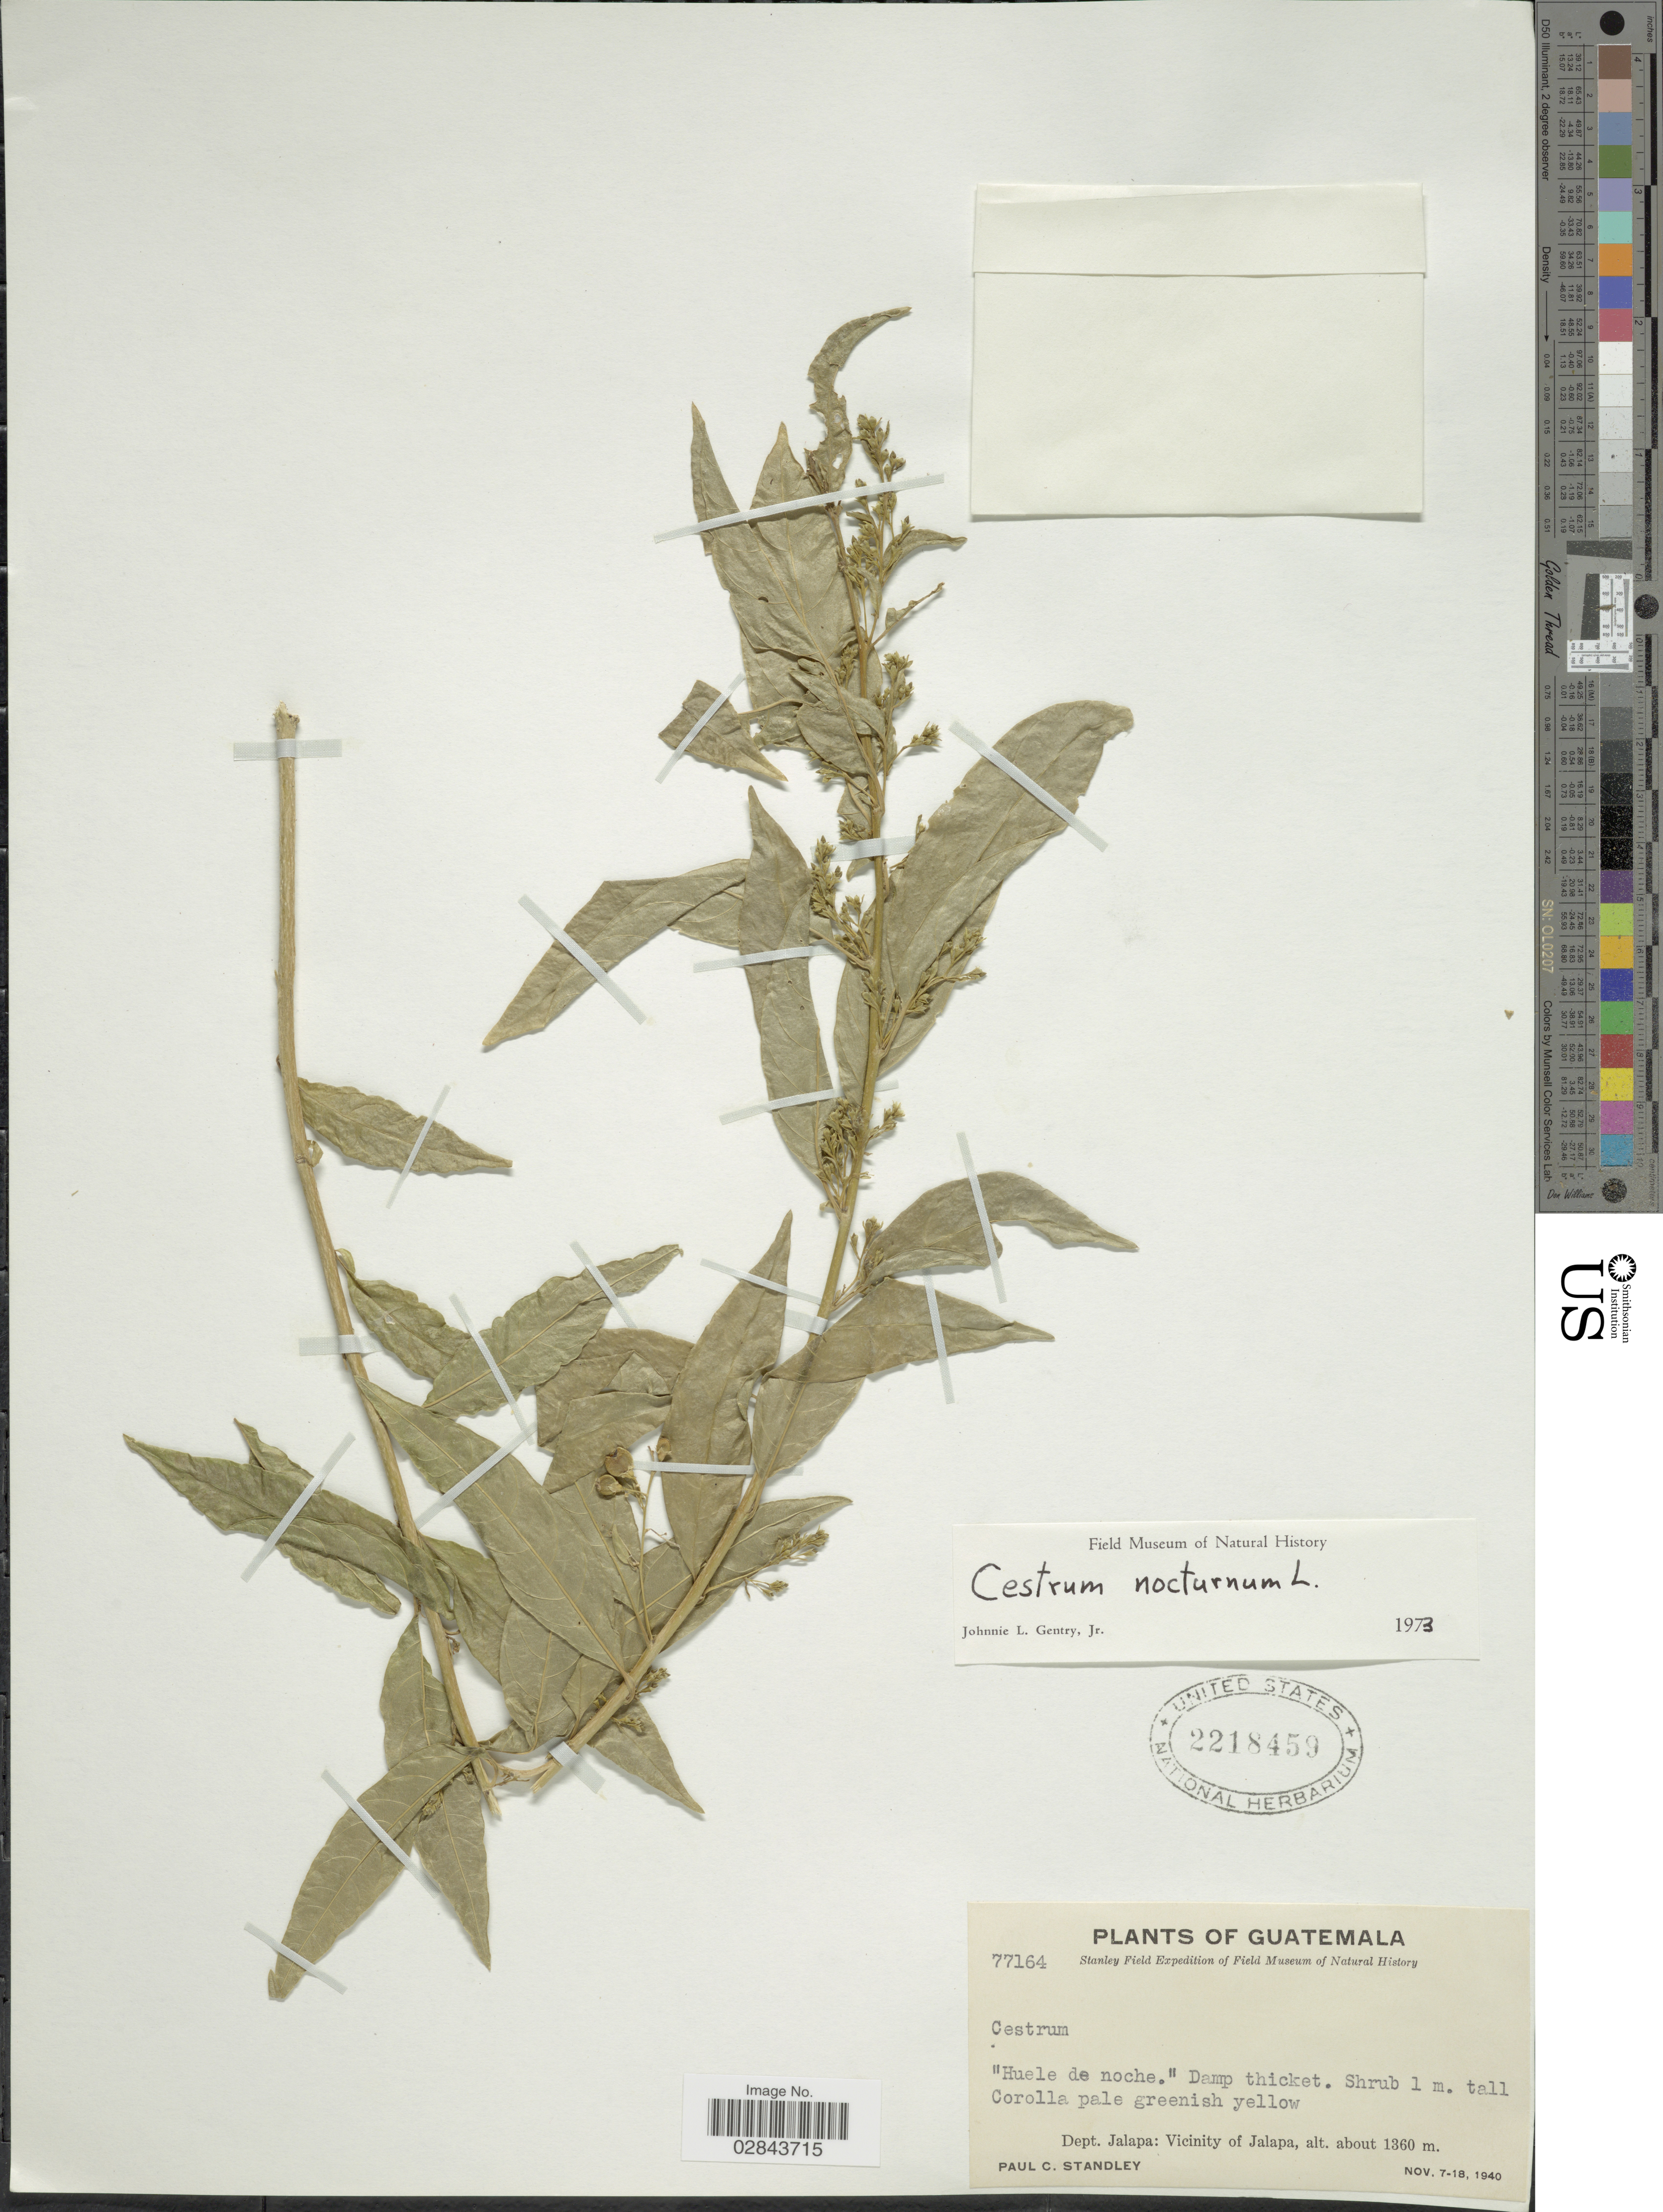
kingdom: Plantae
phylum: Tracheophyta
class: Magnoliopsida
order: Solanales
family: Solanaceae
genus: Cestrum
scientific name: Cestrum nocturnum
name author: L.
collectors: P. C. Standley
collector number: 77164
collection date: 1940-11-07/1940-11-18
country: Guatemala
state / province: Jalapa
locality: Dept. Jalapa: Vicinity of Jalapa.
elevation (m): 1360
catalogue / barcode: US 2218459